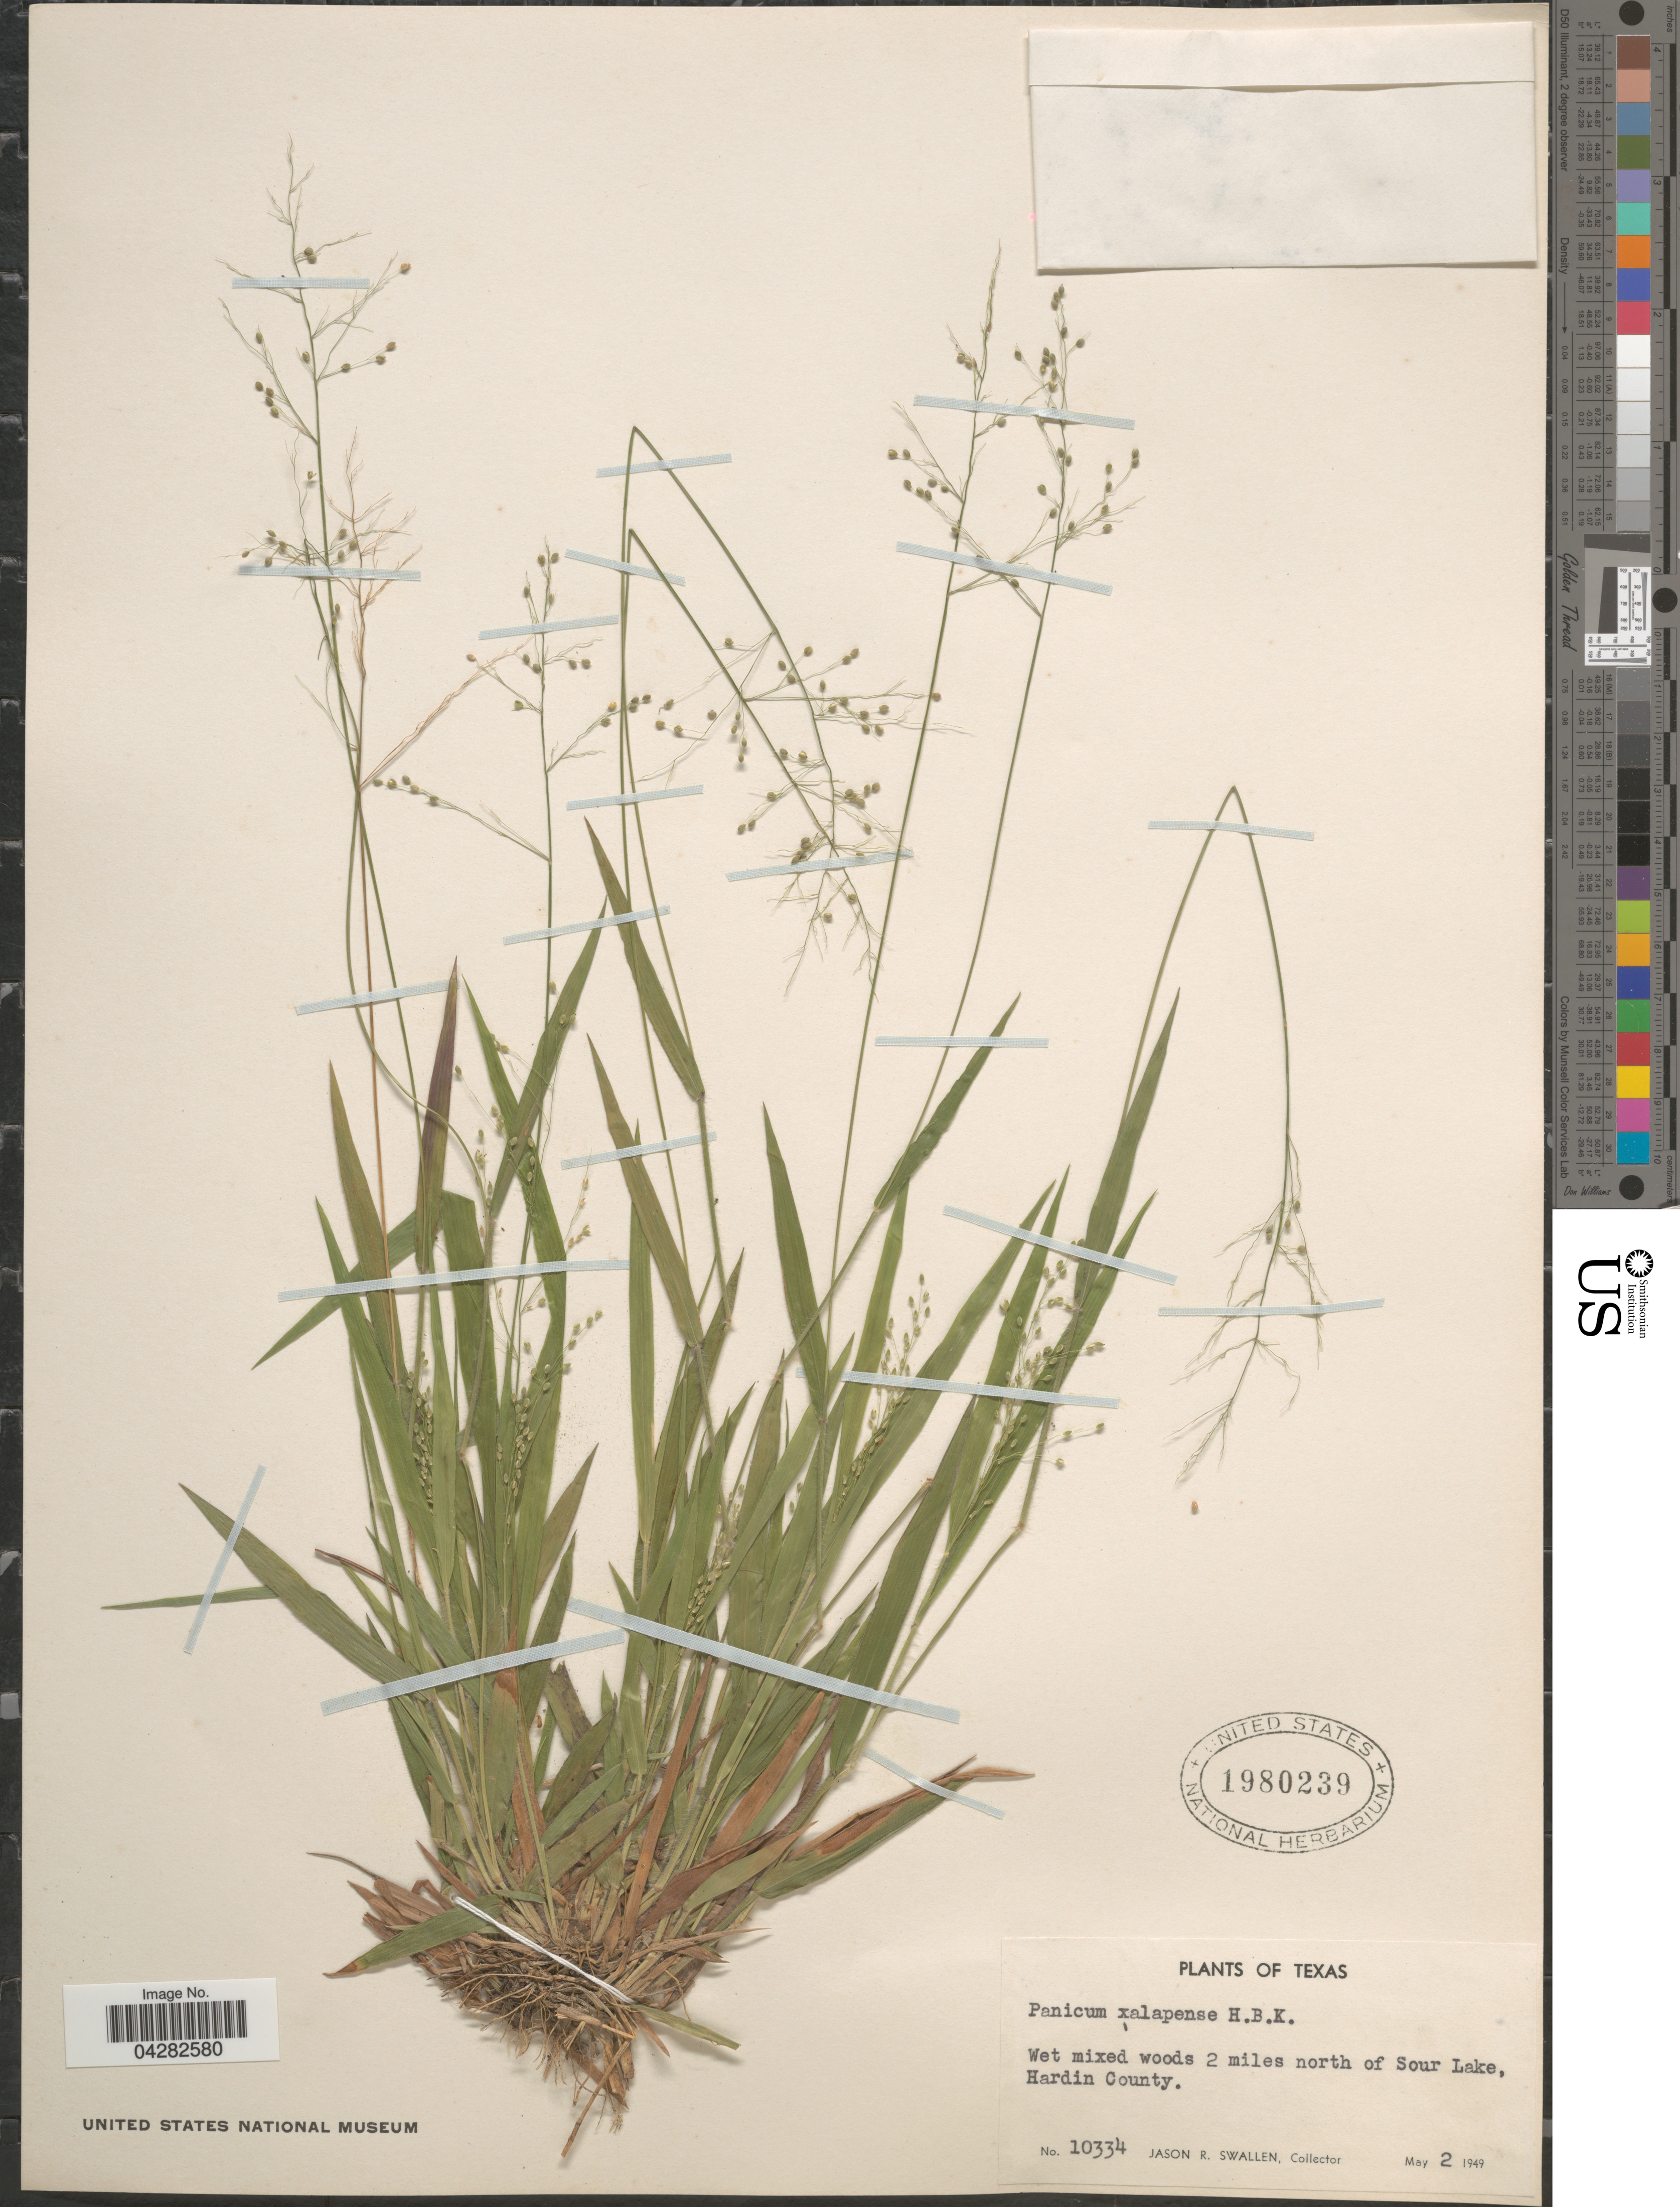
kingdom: Plantae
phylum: Tracheophyta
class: Liliopsida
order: Poales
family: Poaceae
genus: Dichanthelium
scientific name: Dichanthelium laxiflorum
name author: (Lam.) Gould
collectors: J. R. Swallen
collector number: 10334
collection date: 1949-05-02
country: United States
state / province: Texas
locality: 2 miles north of Sour Lake, Hardin County.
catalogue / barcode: US 1980239